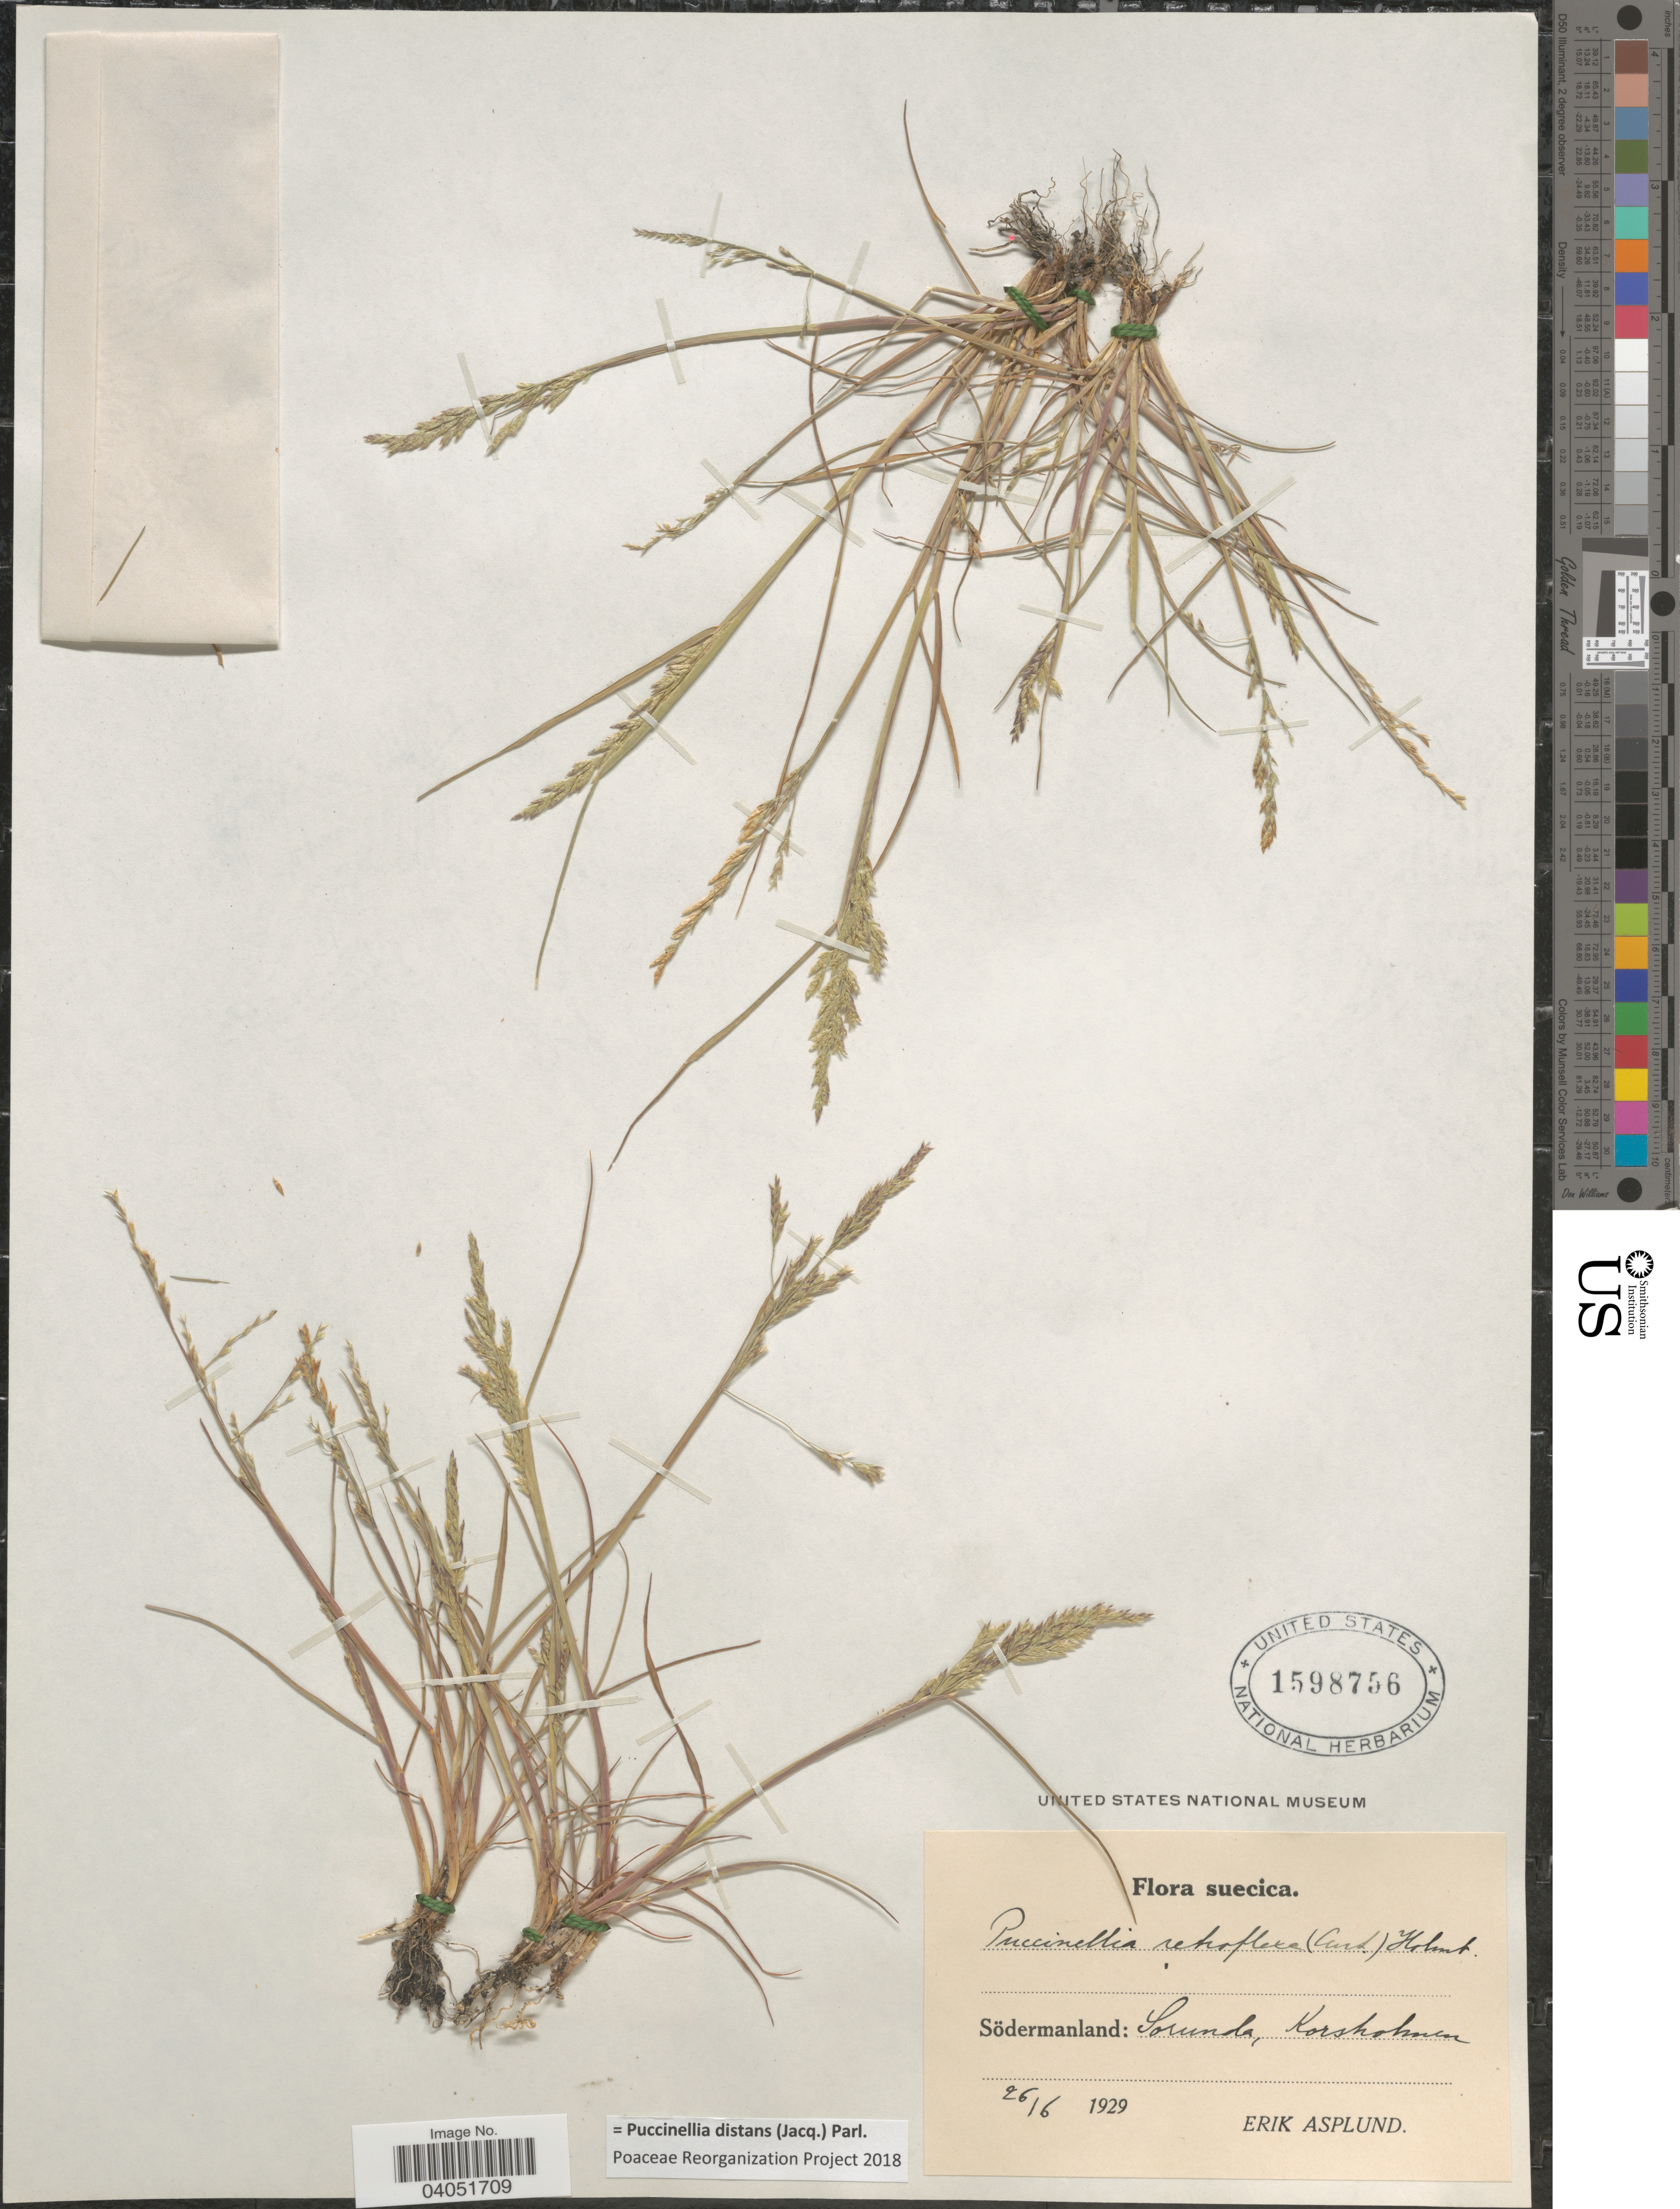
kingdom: Plantae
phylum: Tracheophyta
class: Liliopsida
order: Poales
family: Poaceae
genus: Puccinellia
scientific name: Puccinellia distans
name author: (Jacq.) Parl.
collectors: E. Asplund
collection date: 1929-06-26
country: Sweden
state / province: Sodermanland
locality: Suecica. Södermanland: Sorunda, Korsholmen.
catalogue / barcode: US 1598756